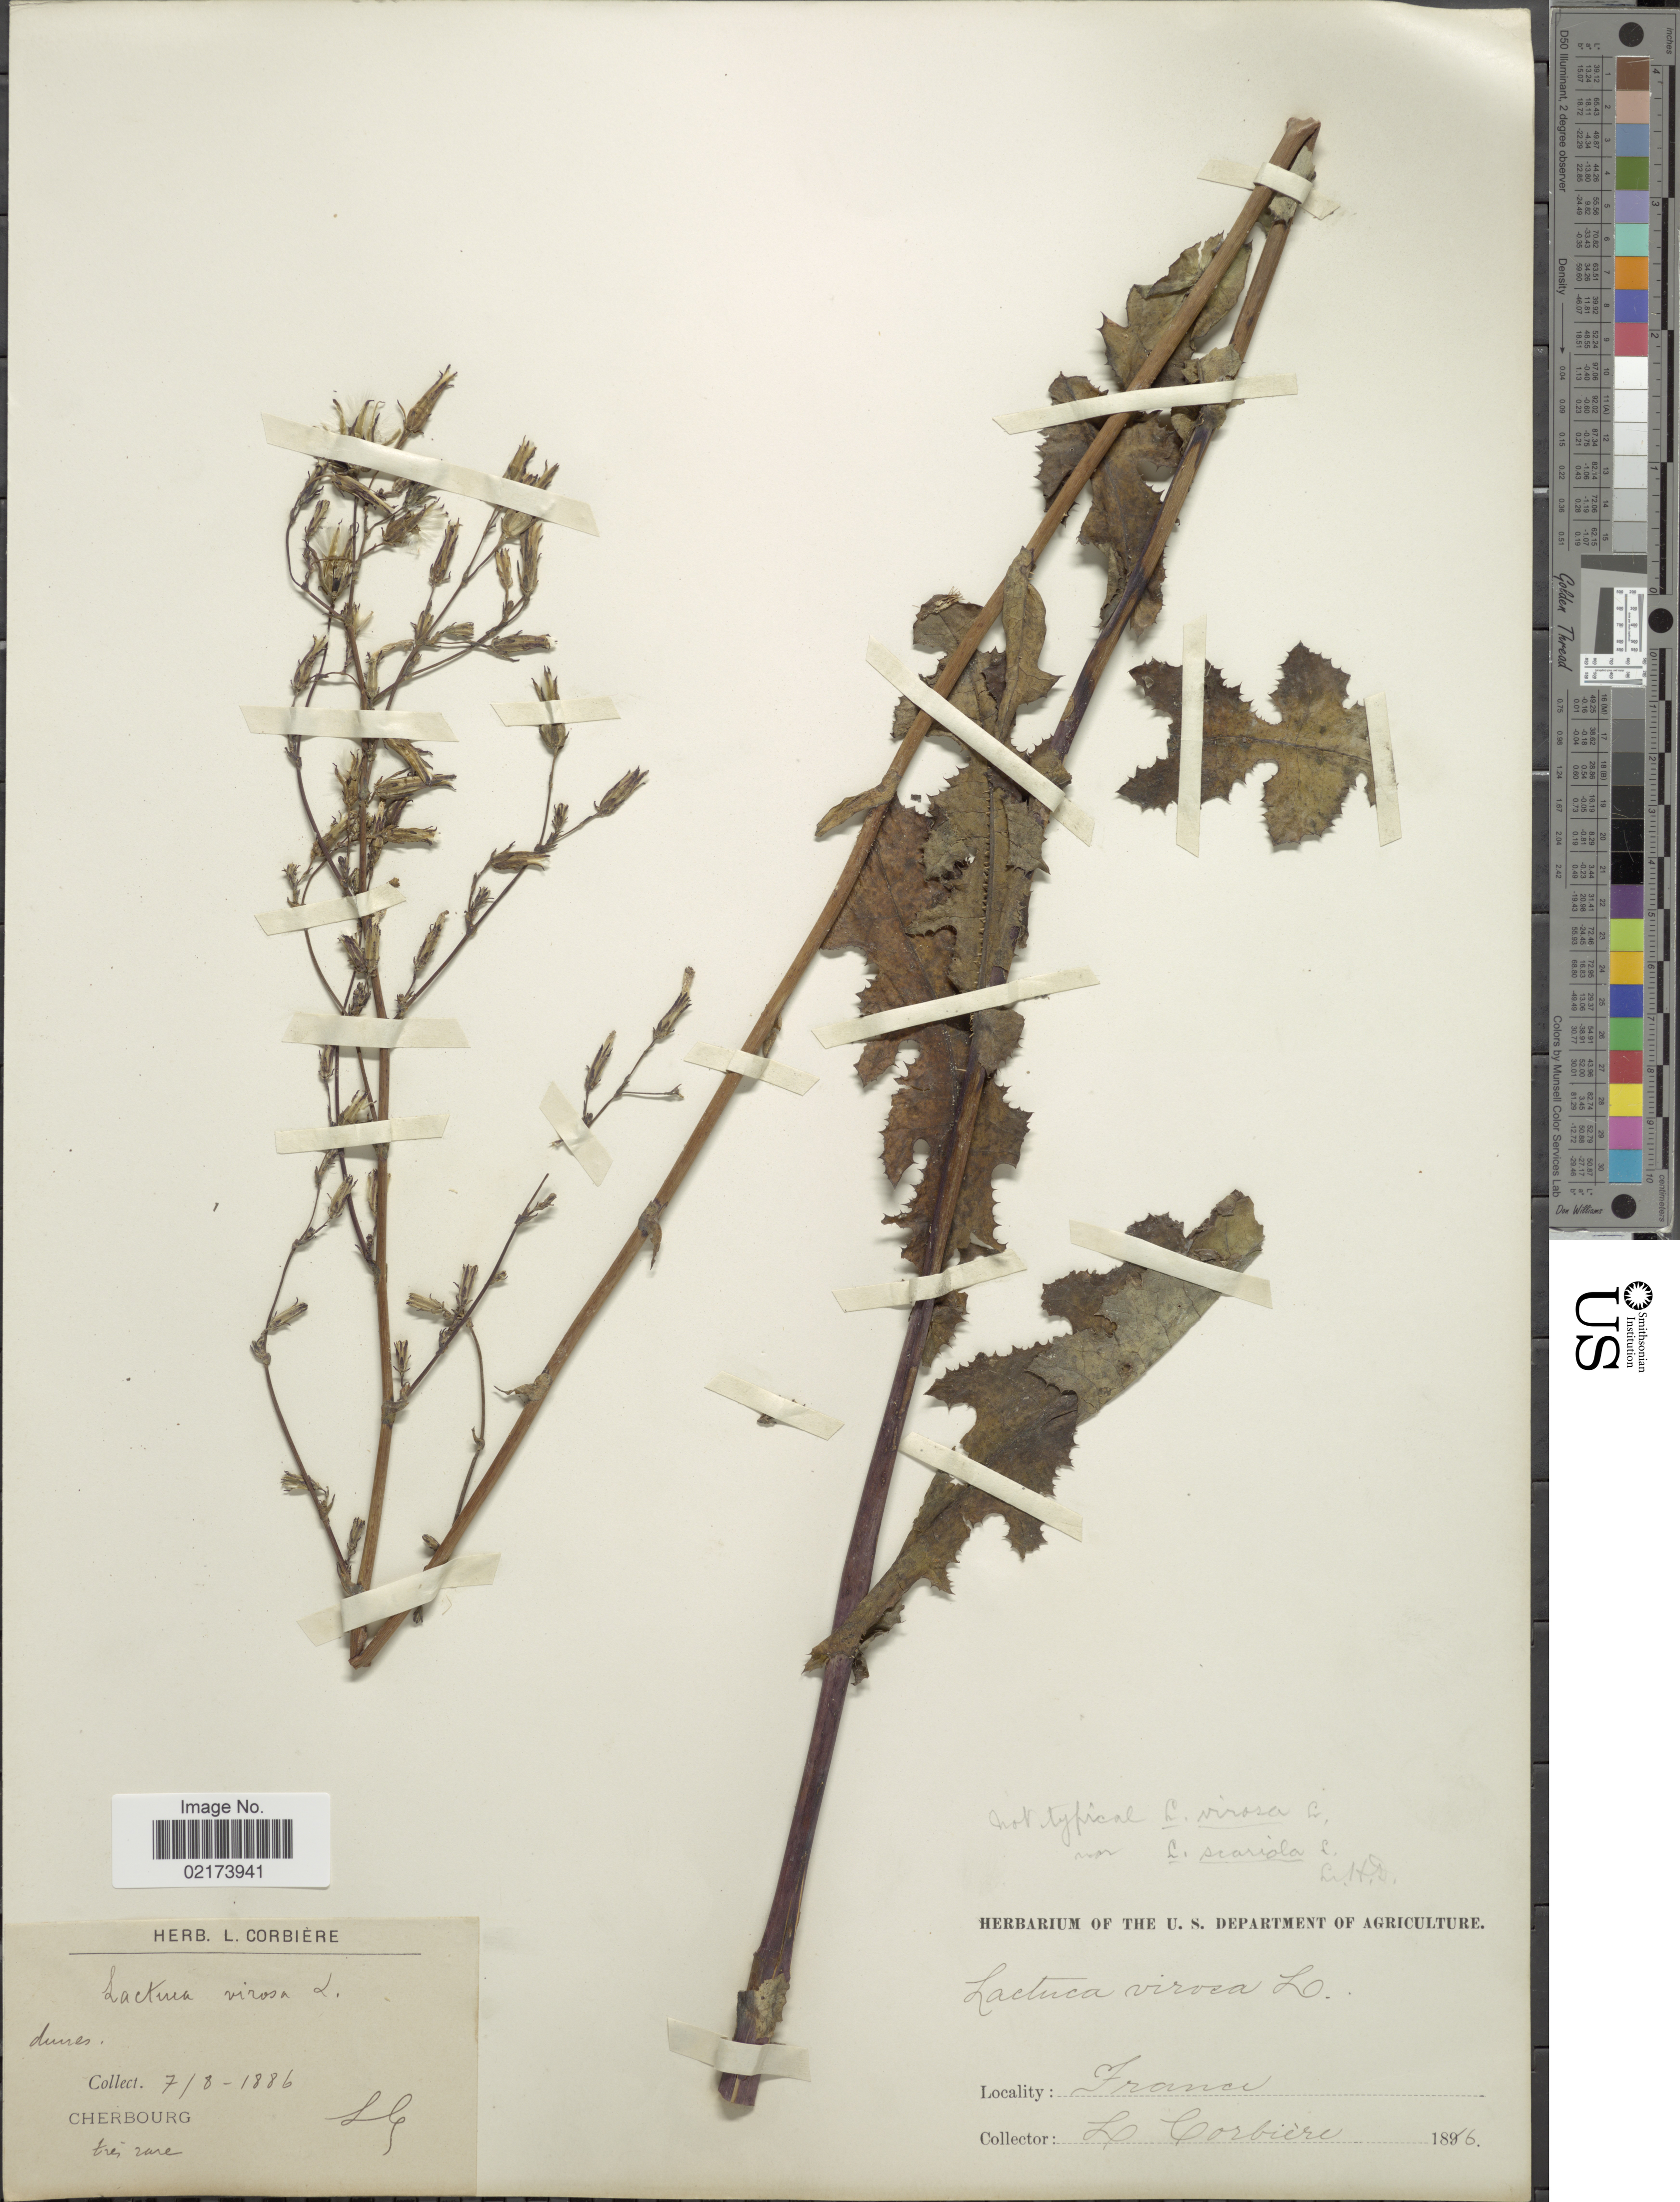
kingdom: Plantae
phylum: Tracheophyta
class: Magnoliopsida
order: Asterales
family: Asteraceae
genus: Lactuca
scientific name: Lactuca virosa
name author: L.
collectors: L. Corbière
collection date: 1886-08-07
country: France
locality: Cherbourg